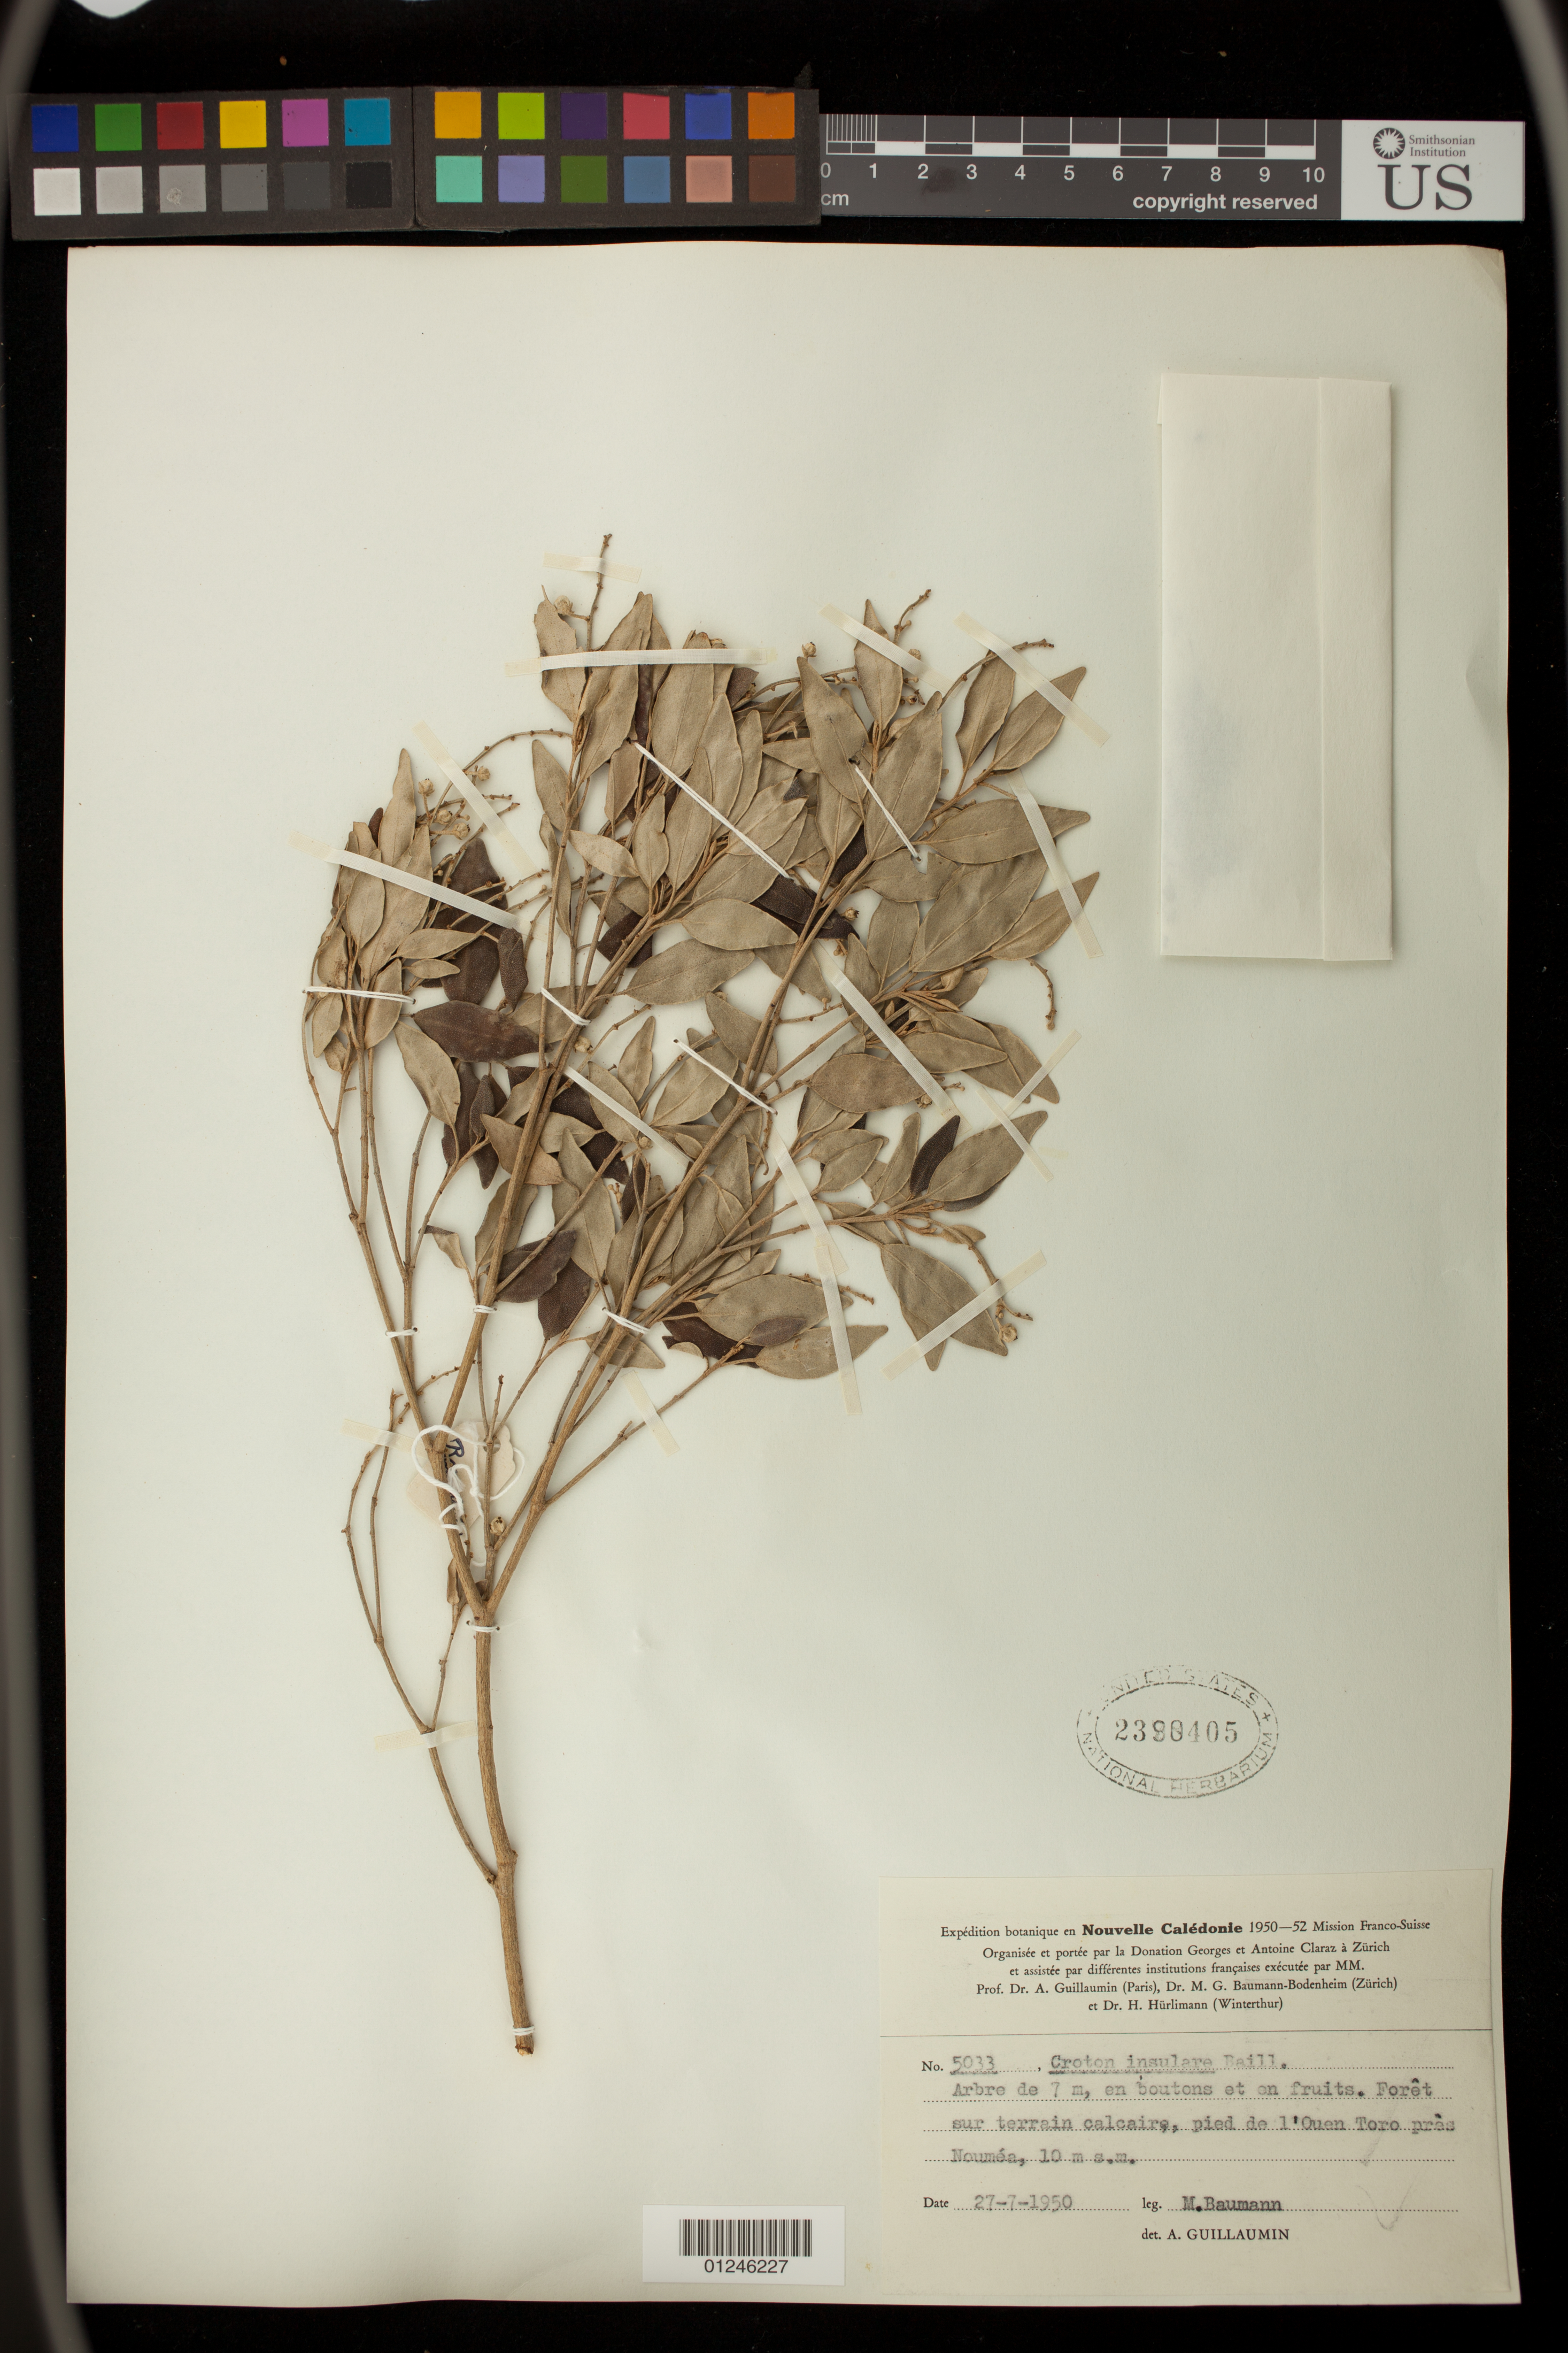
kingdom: Plantae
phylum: Tracheophyta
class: Magnoliopsida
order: Malpighiales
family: Euphorbiaceae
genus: Croton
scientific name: Croton insularis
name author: Baill.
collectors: M. Baumann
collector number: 5033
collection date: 1950-07-27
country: New Caledonia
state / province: South Province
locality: Foret sur terrain calcaire, pied de l'Ouen Toro pras Noumea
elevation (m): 10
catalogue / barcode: US 2390405